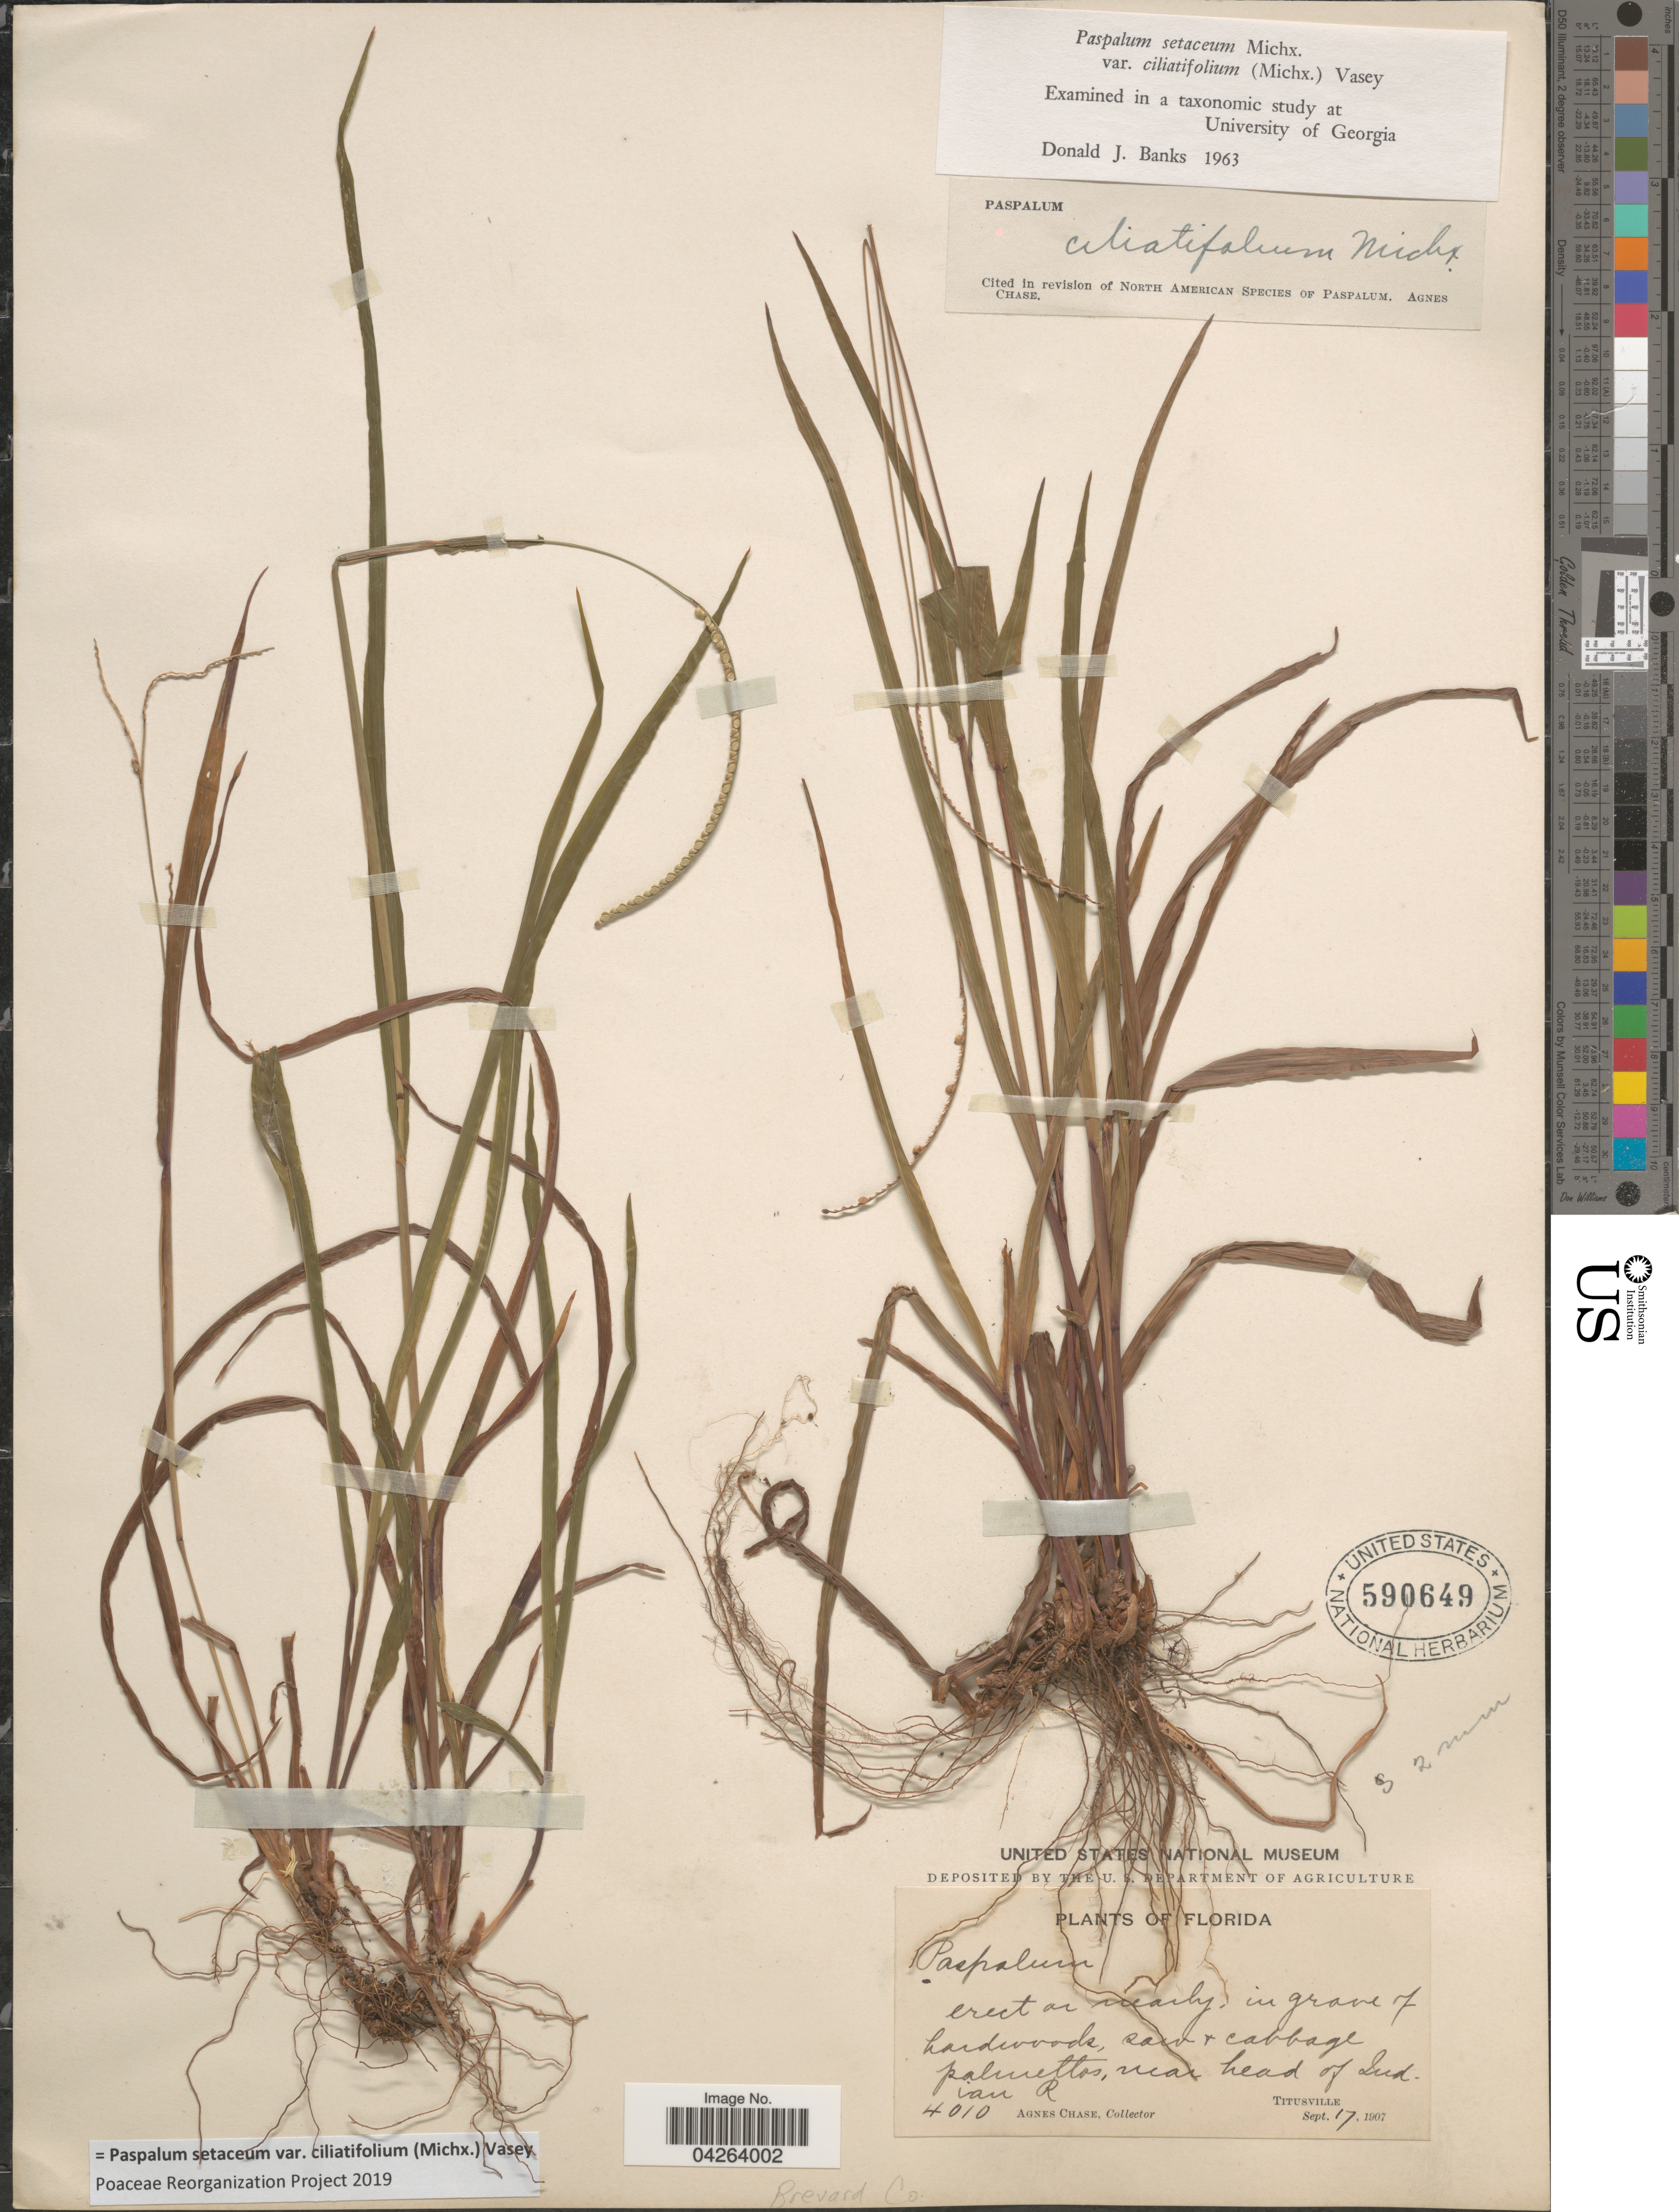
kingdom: Plantae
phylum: Tracheophyta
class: Liliopsida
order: Poales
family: Poaceae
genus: Paspalum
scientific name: Paspalum setaceum var. ciliatifolium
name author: (Michx.) Vasey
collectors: A. Chase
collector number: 4010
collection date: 1907-09-17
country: United States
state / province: Florida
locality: Palmettos, near head of Indian R. Titusville. Brevard Co.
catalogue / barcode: US 590649